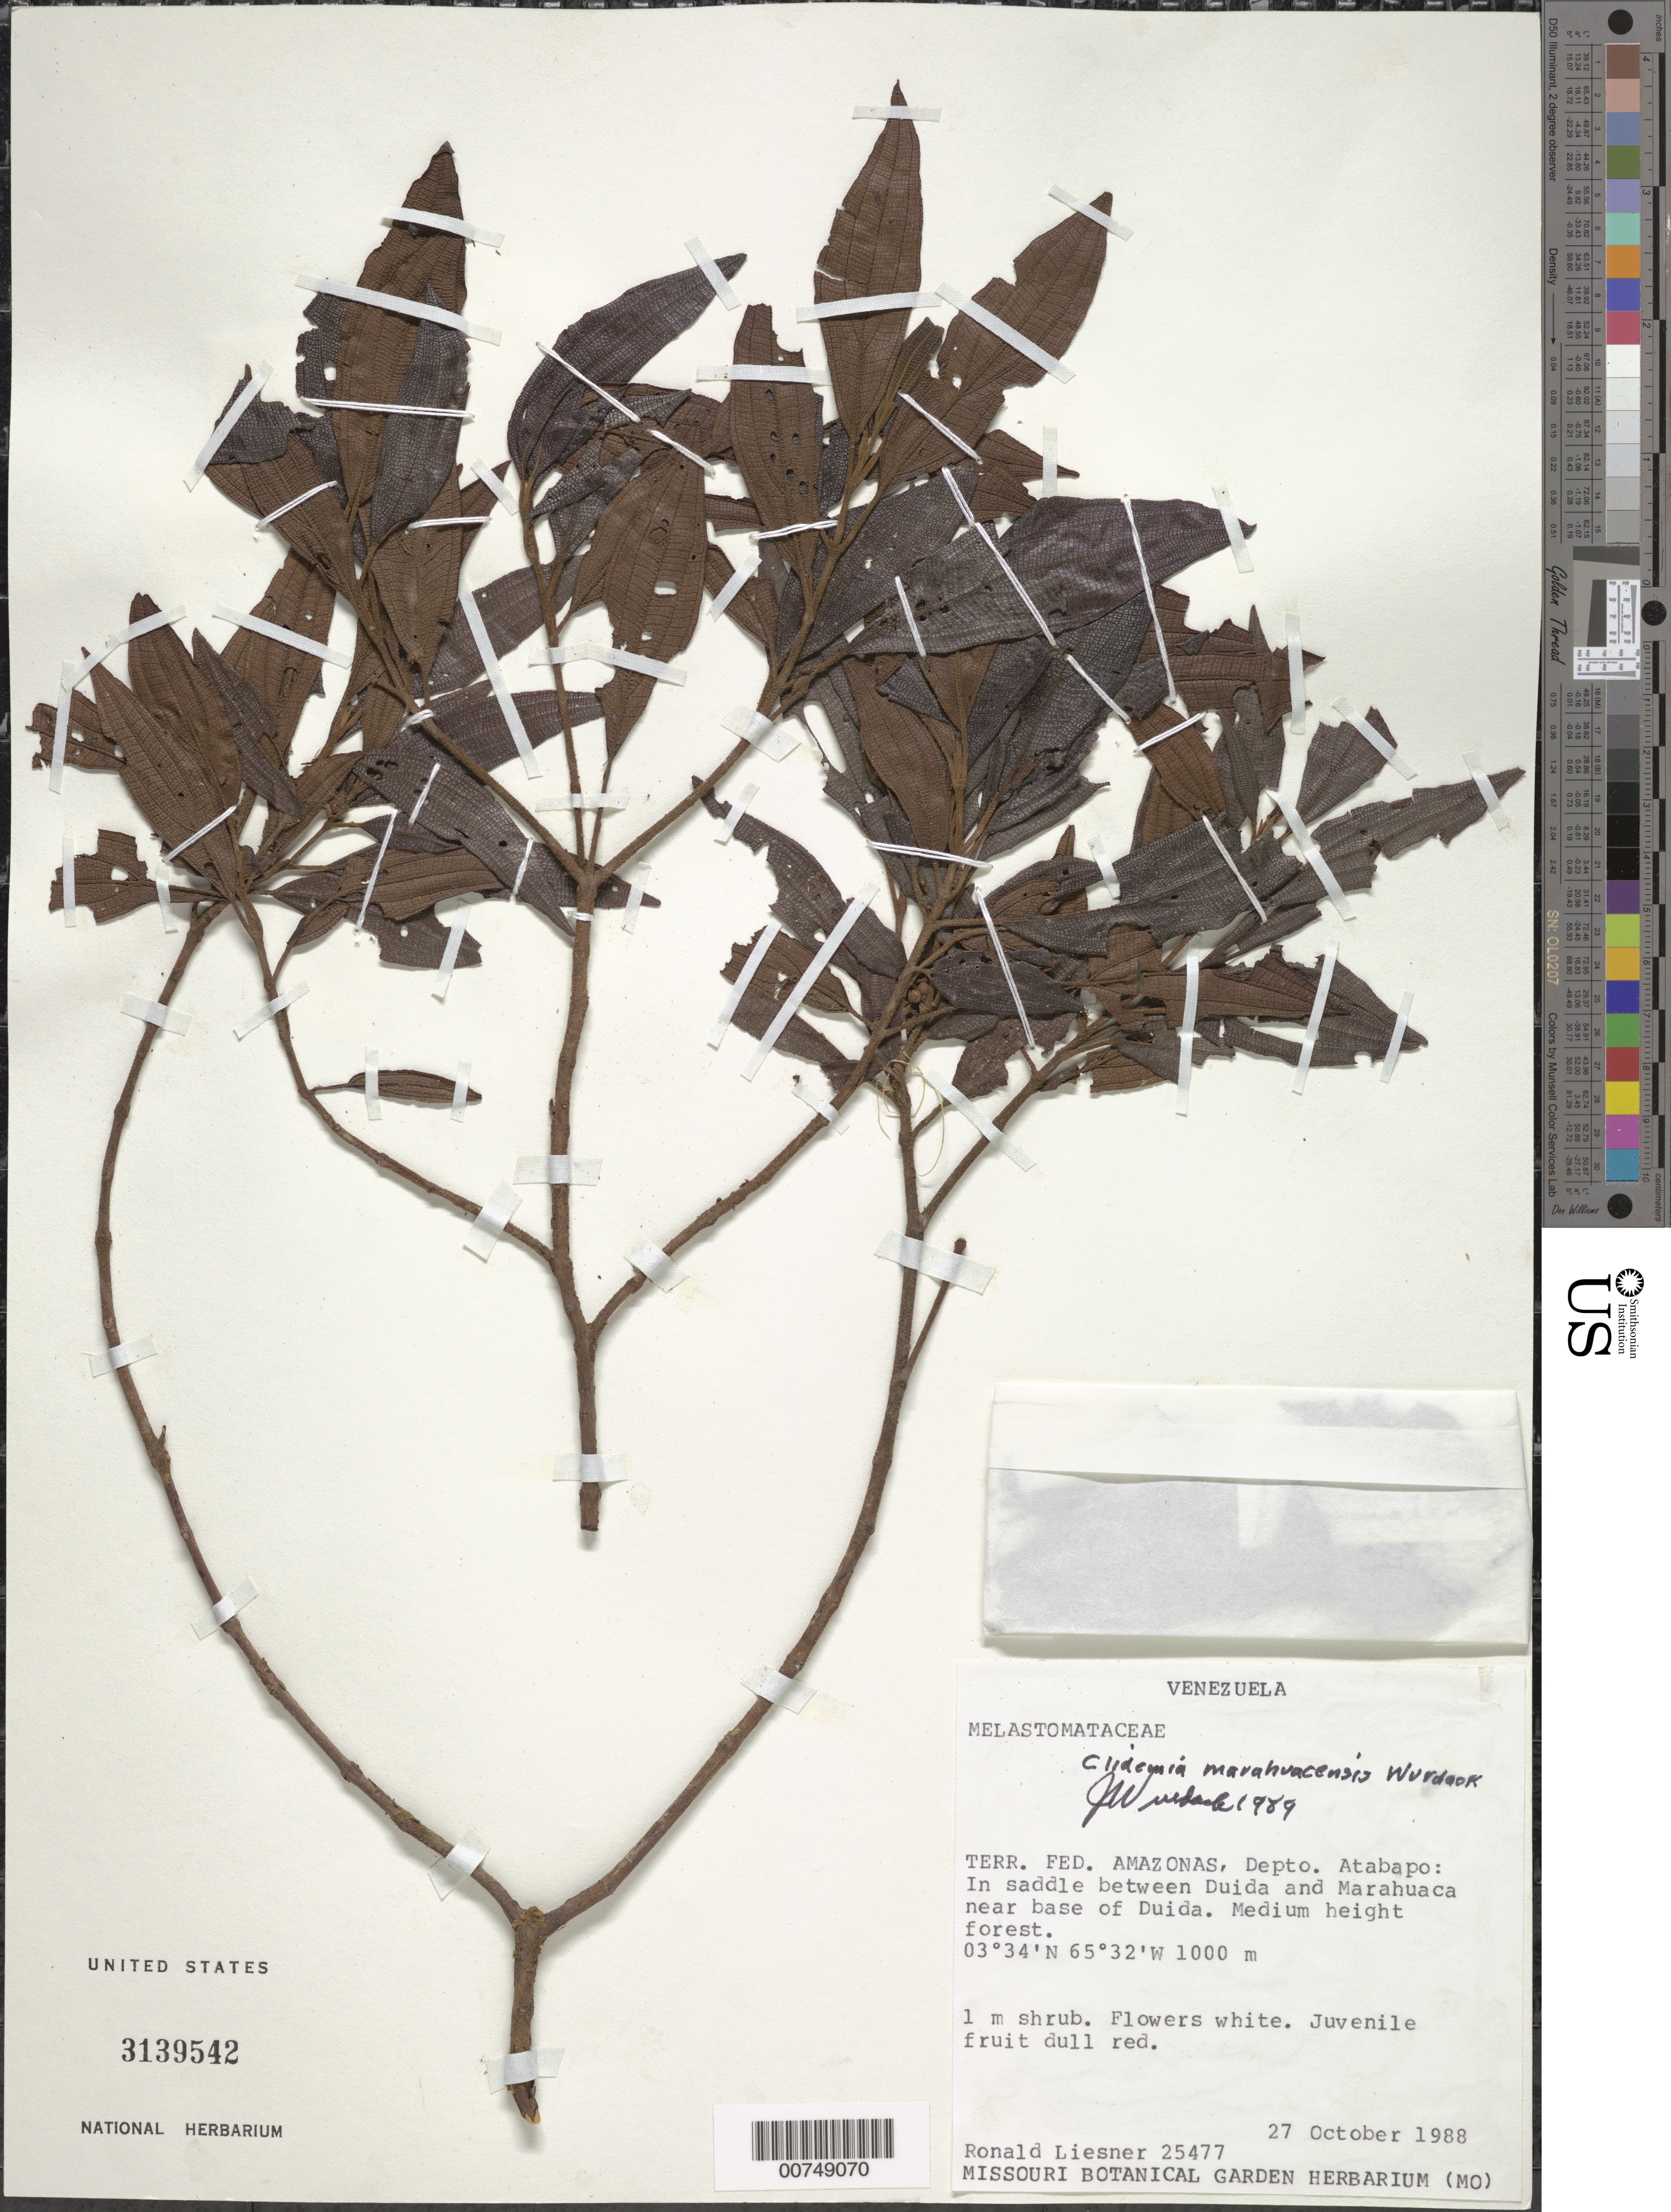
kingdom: Plantae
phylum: Tracheophyta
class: Magnoliopsida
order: Myrtales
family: Melastomataceae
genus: Clidemia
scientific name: Clidemia marahuacensis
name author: Wurdack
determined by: Wurdack, John J., (US), US (UNITED STATES)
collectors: R. L. Liesner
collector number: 25477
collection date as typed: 27-Oct-88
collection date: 1988-10-27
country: Venezuela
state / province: Amazonas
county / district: Atabapo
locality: Duida, near base; saddle between Duida and Marahuaca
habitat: Medium height forest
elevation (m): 1000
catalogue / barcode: US 3139542